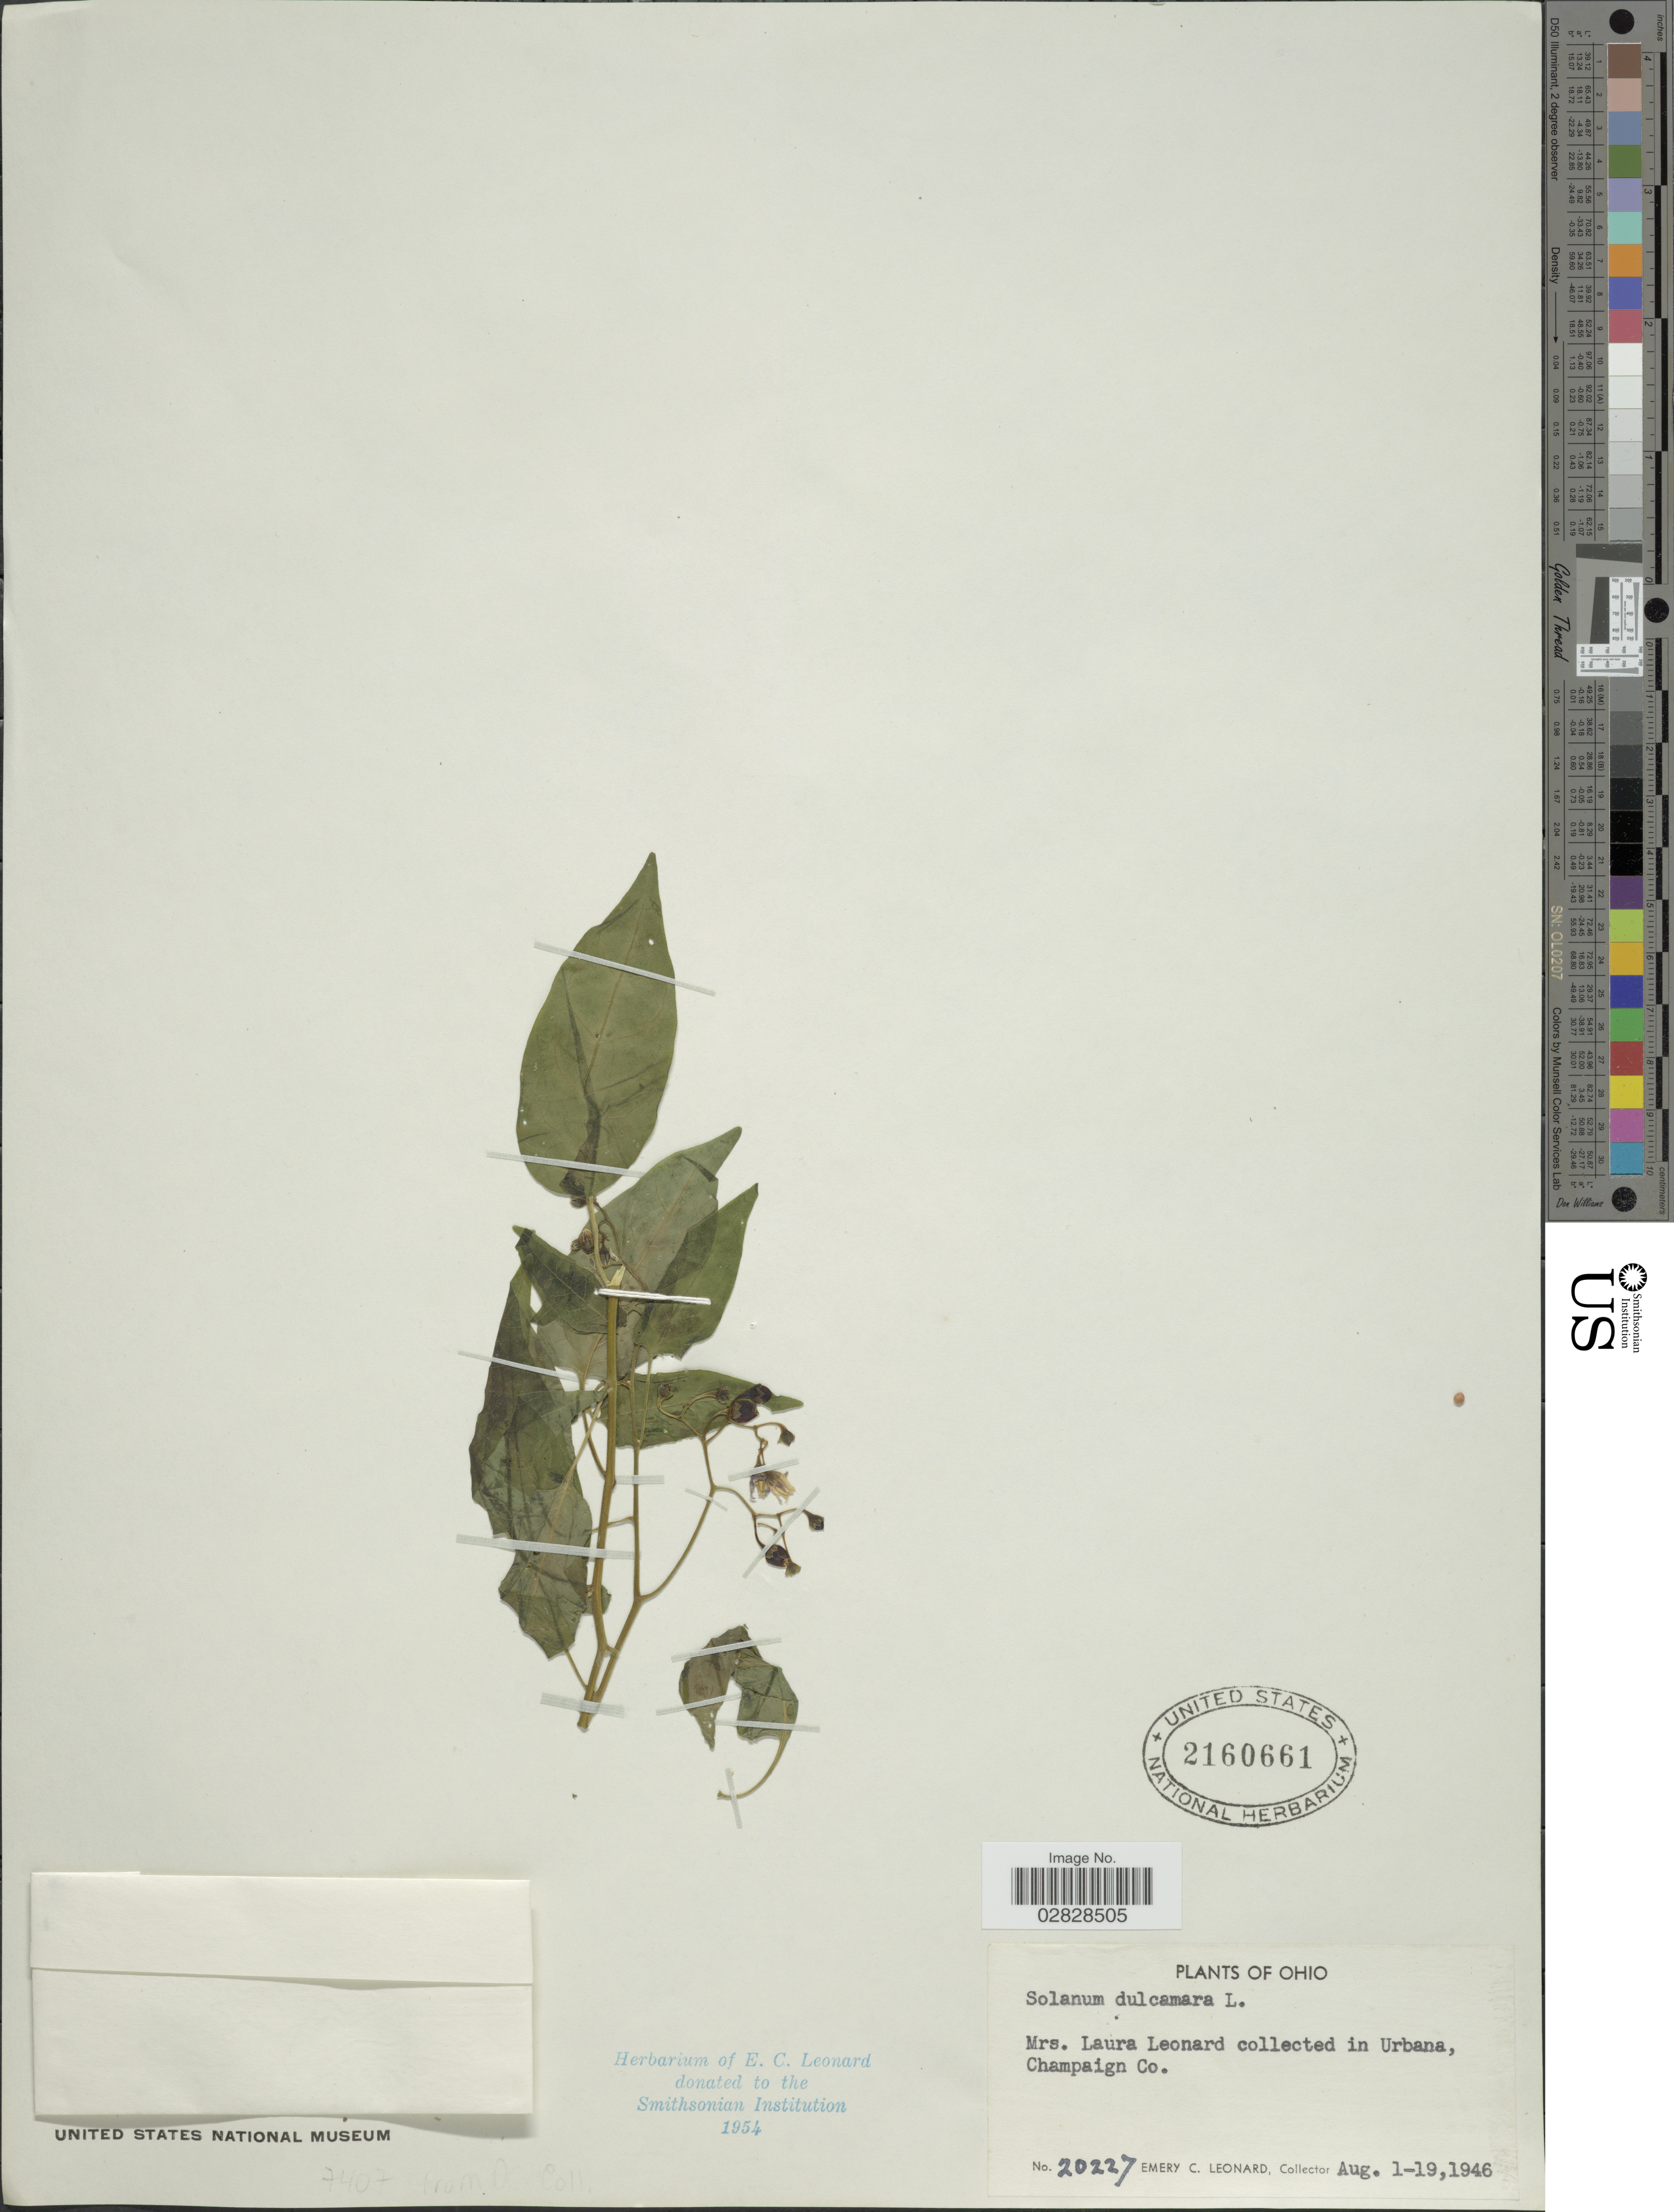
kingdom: Plantae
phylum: Tracheophyta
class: Magnoliopsida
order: Solanales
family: Solanaceae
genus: Solanum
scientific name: Solanum dulcamara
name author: L.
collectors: E. C. Leonard & L. Leonard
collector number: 20227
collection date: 1946-08-01/1946-08-19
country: United States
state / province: Ohio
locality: Urbana, Champaign Co.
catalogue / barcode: US 2160661